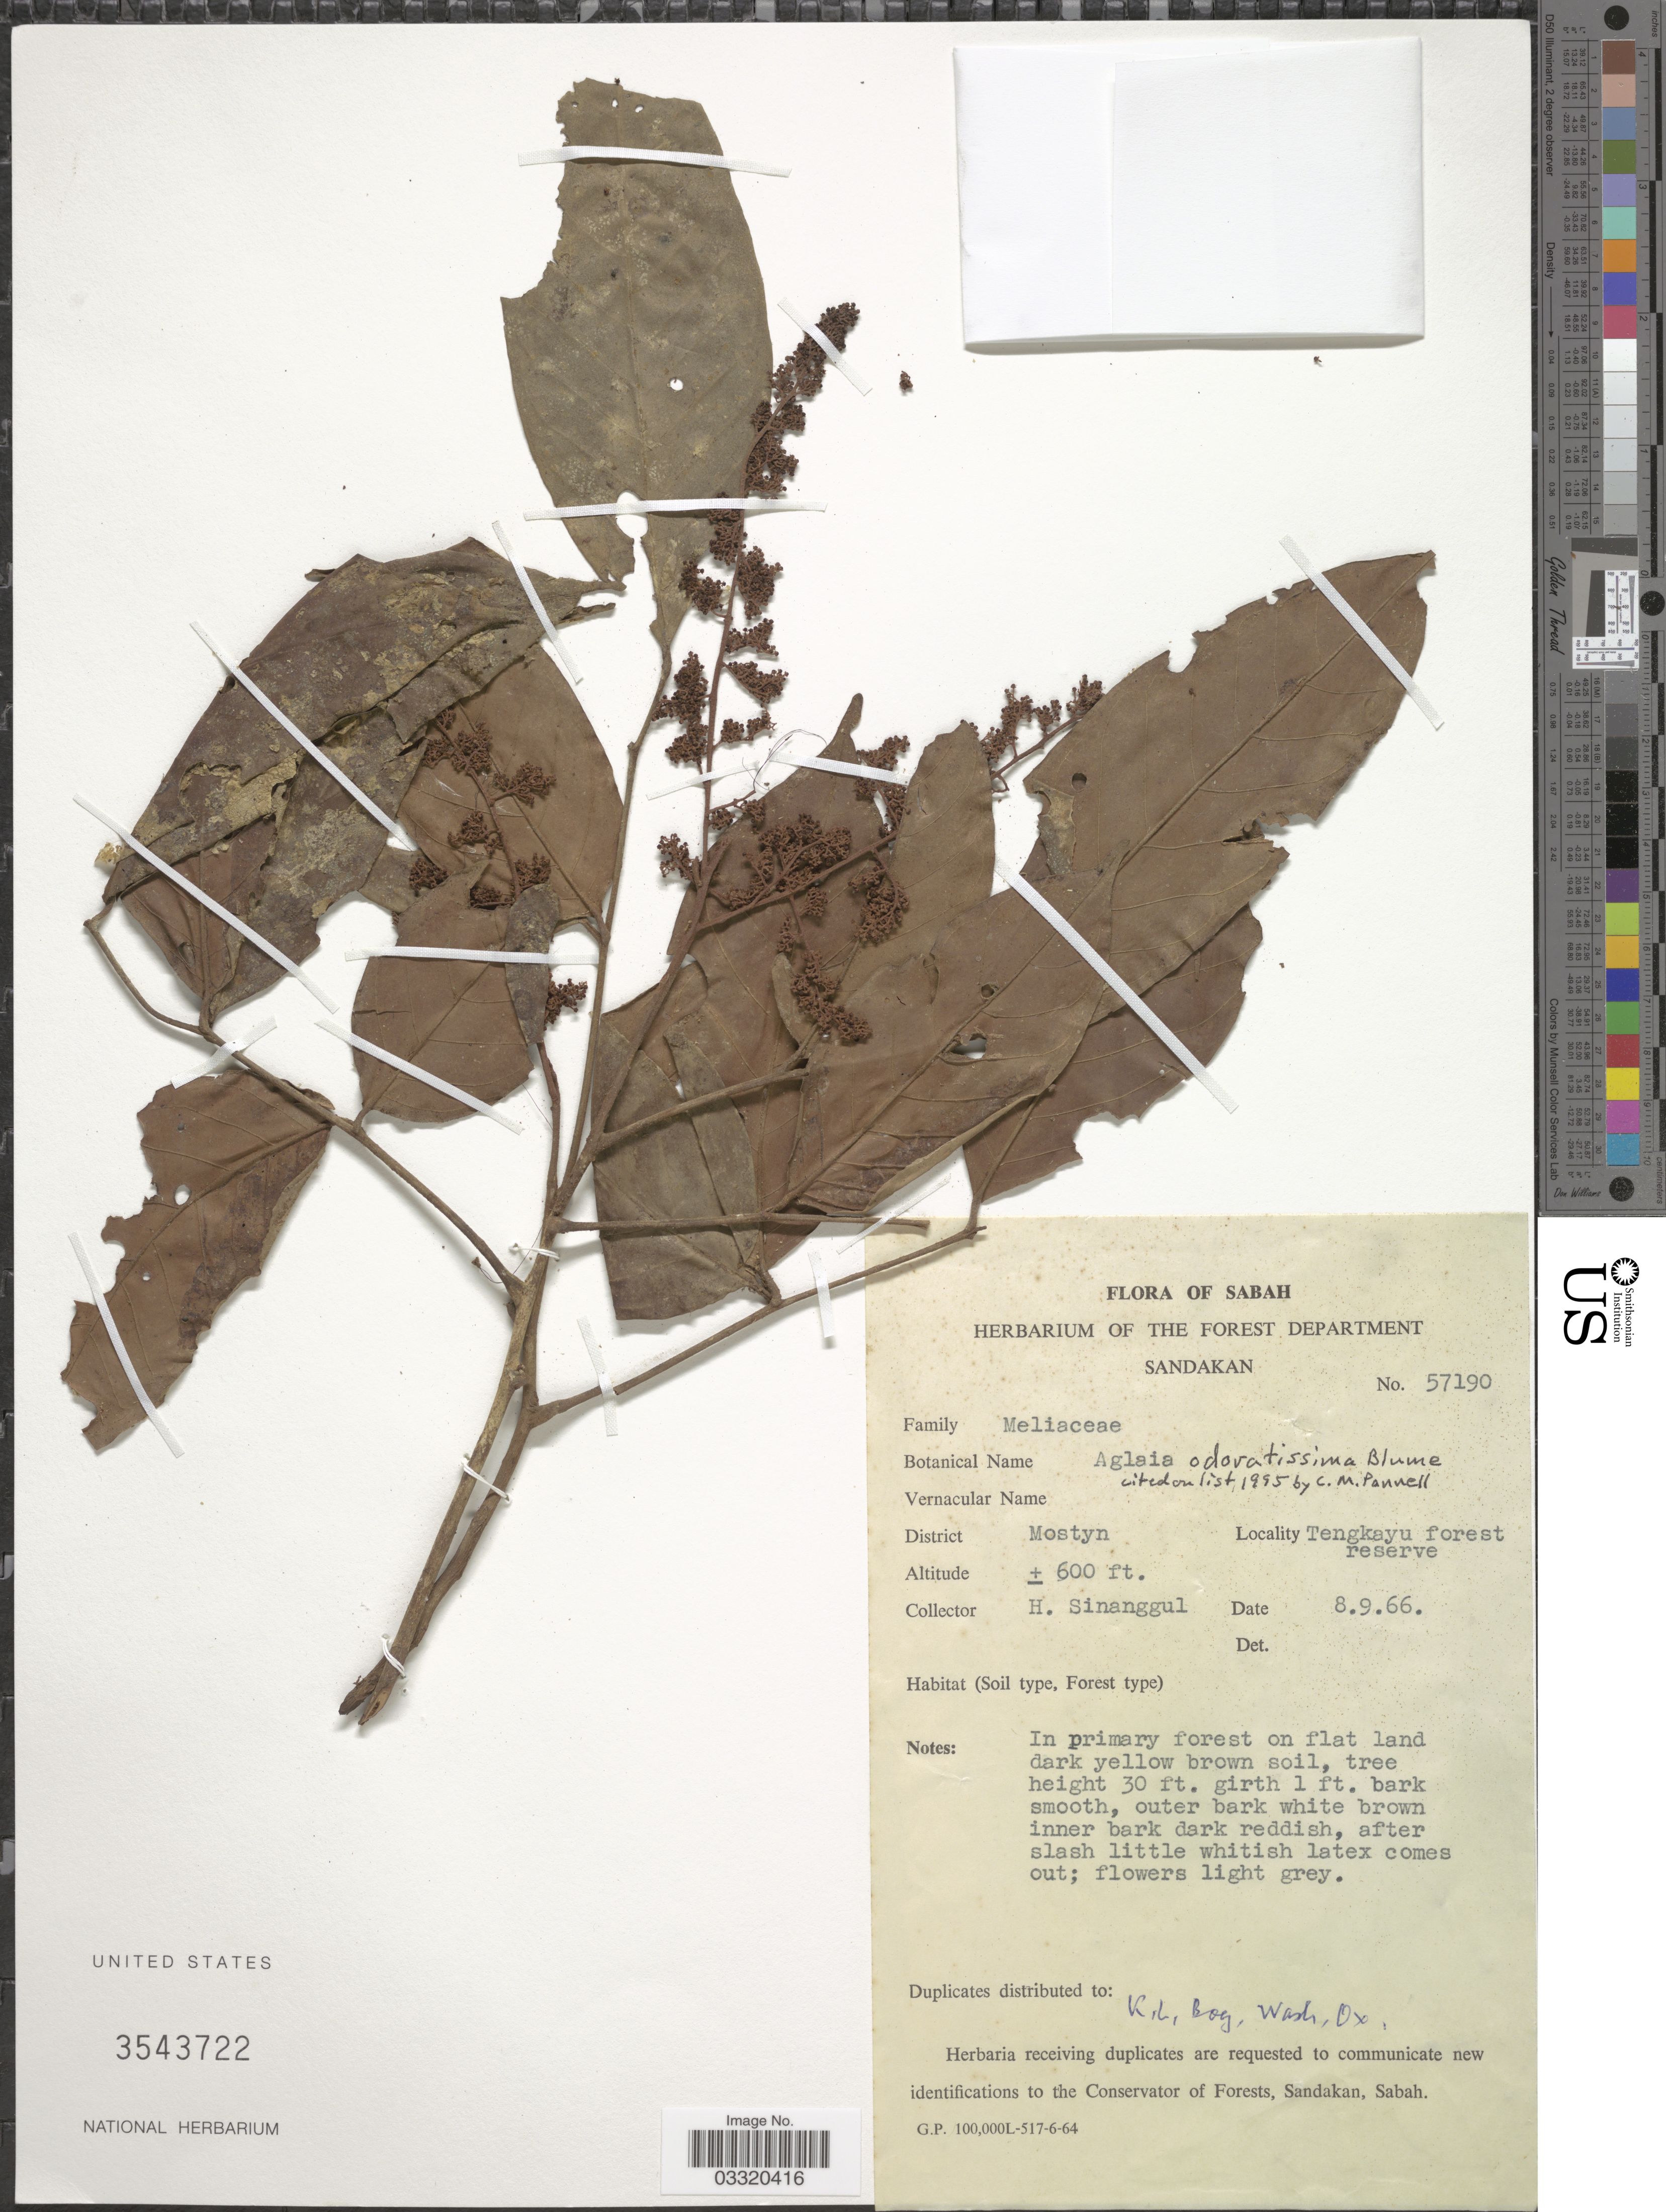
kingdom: Plantae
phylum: Tracheophyta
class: Magnoliopsida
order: Sapindales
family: Meliaceae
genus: Aglaia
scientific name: Aglaia odoratissima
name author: Blume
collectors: H. Sinanggul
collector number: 57190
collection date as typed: Transcribed d/m/y: 8/9/66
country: Malaysia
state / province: Sabah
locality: District Mostyn. Tengkayu forest reserve.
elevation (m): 183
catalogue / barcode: US 3543722